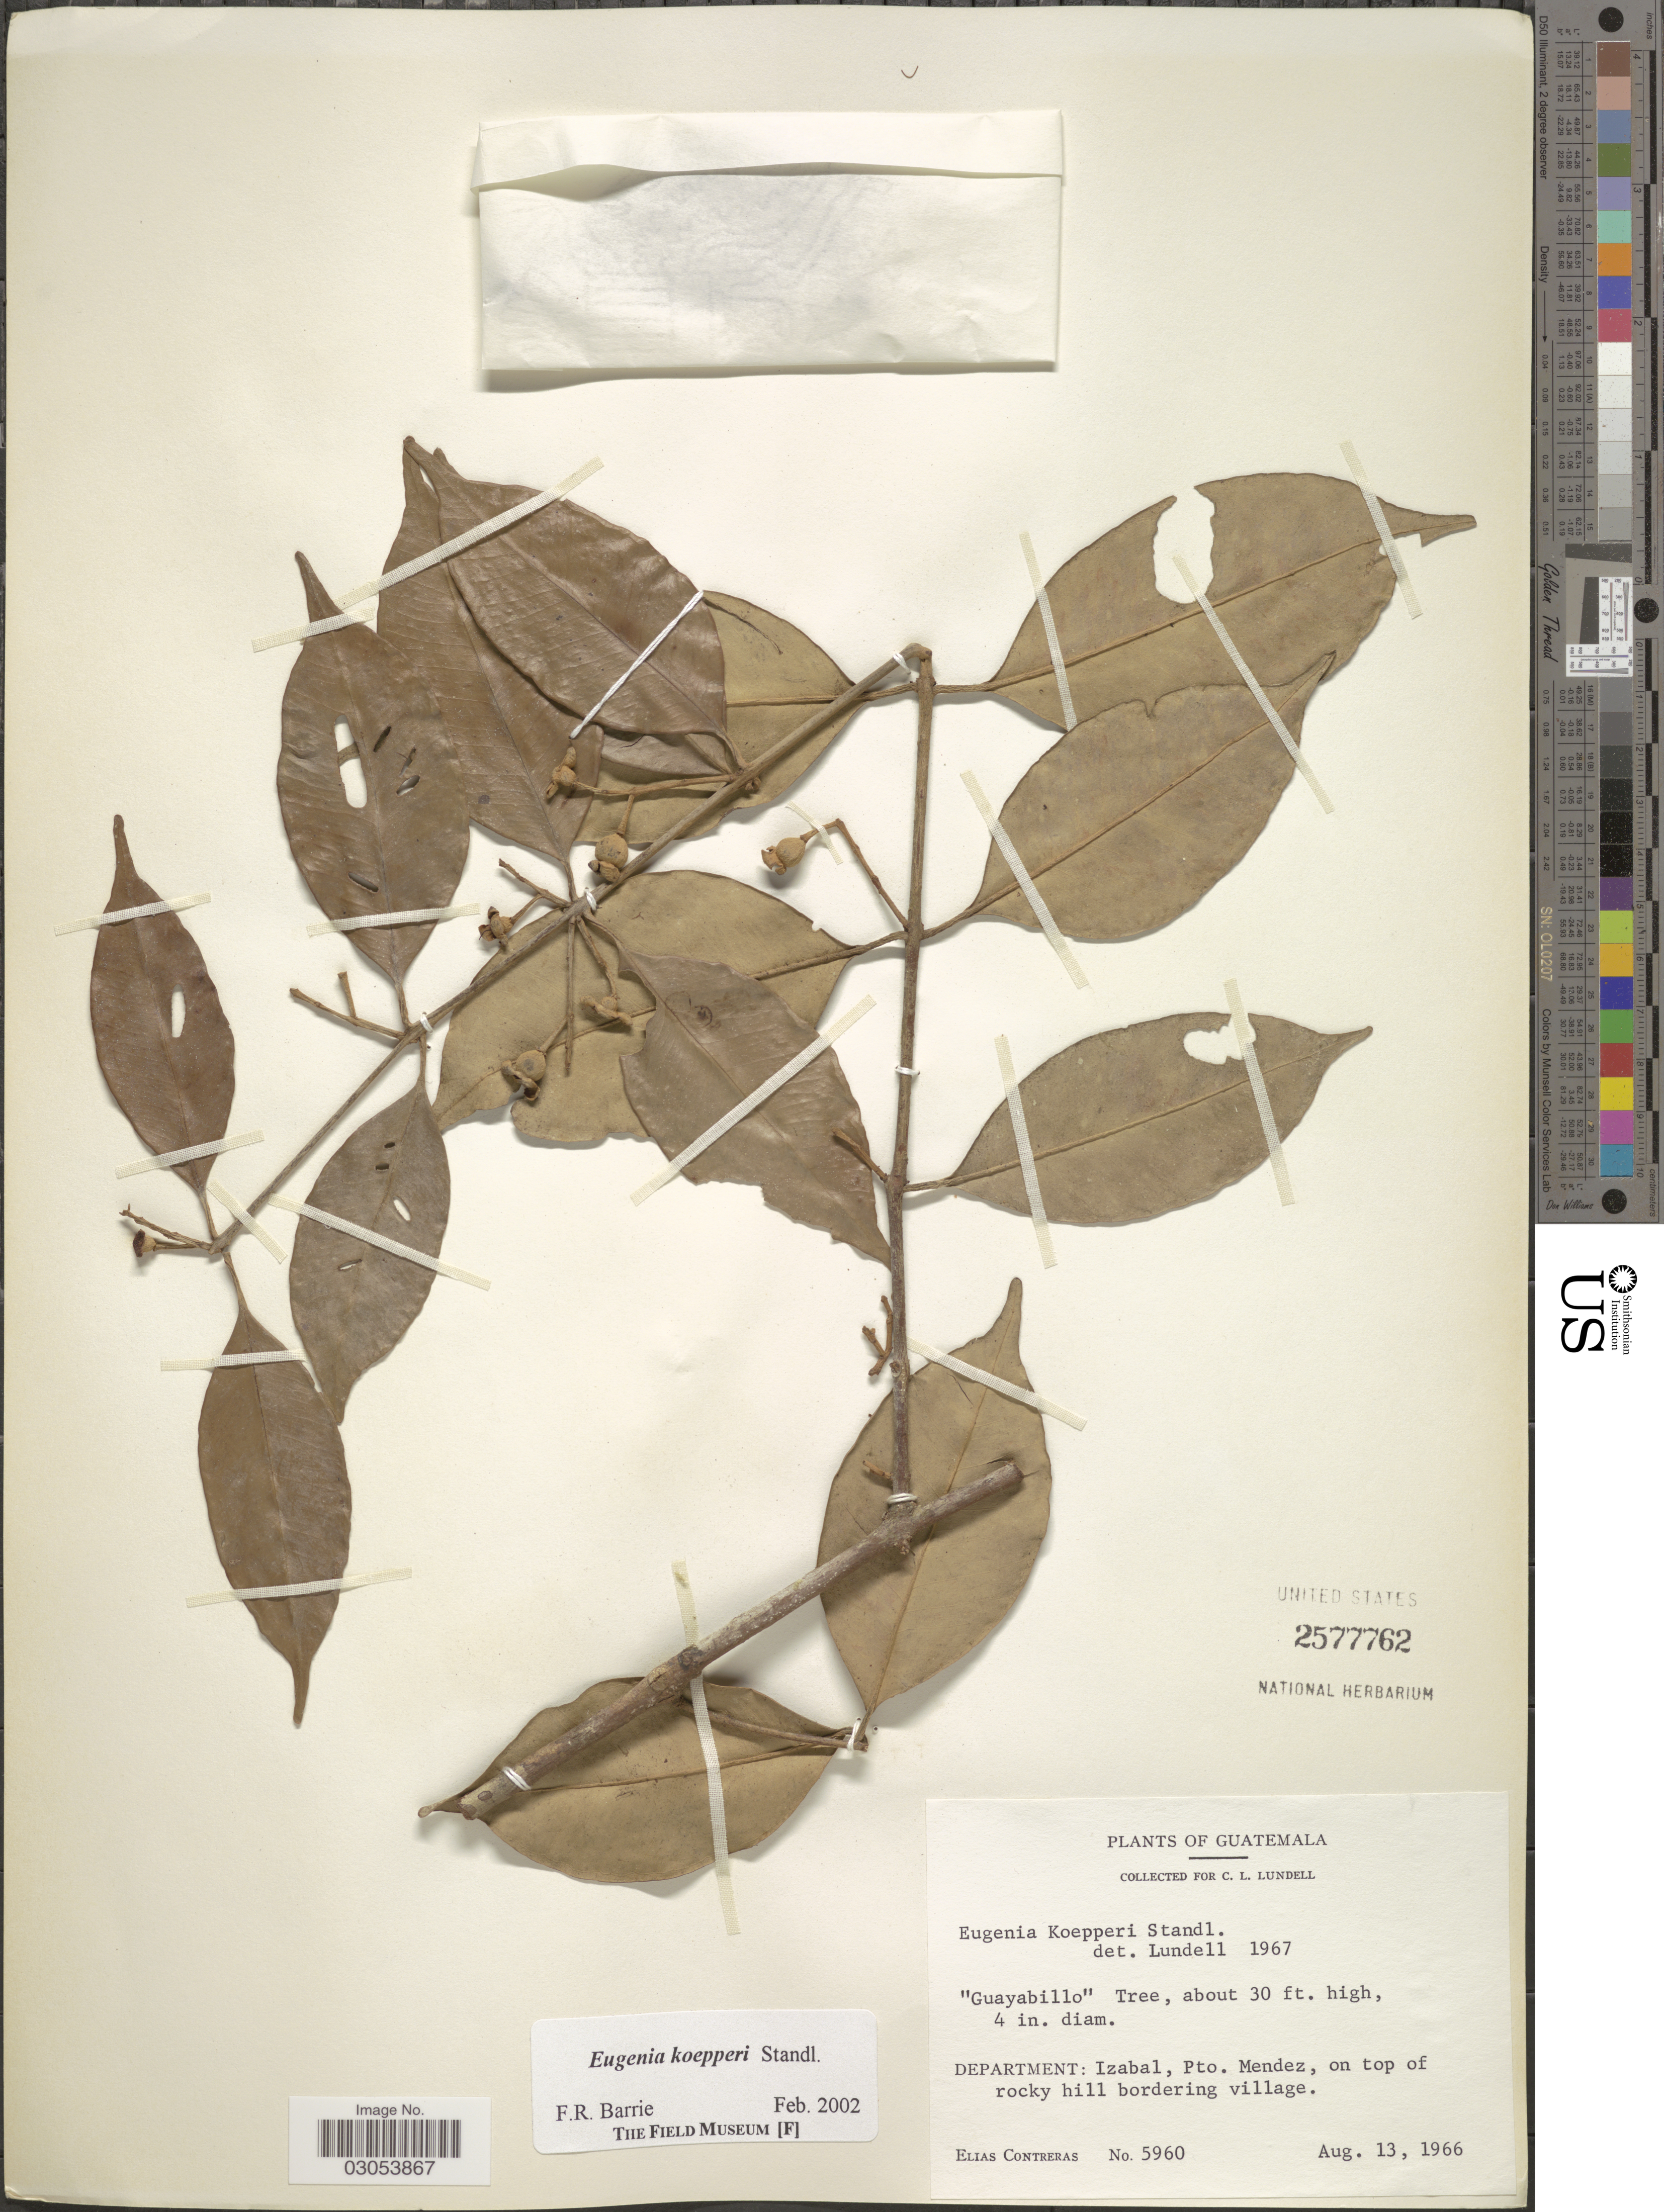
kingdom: Plantae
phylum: Tracheophyta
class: Magnoliopsida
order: Myrtales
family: Myrtaceae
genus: Eugenia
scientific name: Eugenia koepperi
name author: Standl. in Yunck.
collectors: E. Contreras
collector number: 5960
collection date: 1966-08-13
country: Guatemala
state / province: Izabal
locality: Department: Izabal, Pto. Mendez, on top of rocky hill bordering village.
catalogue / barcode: US 2577762